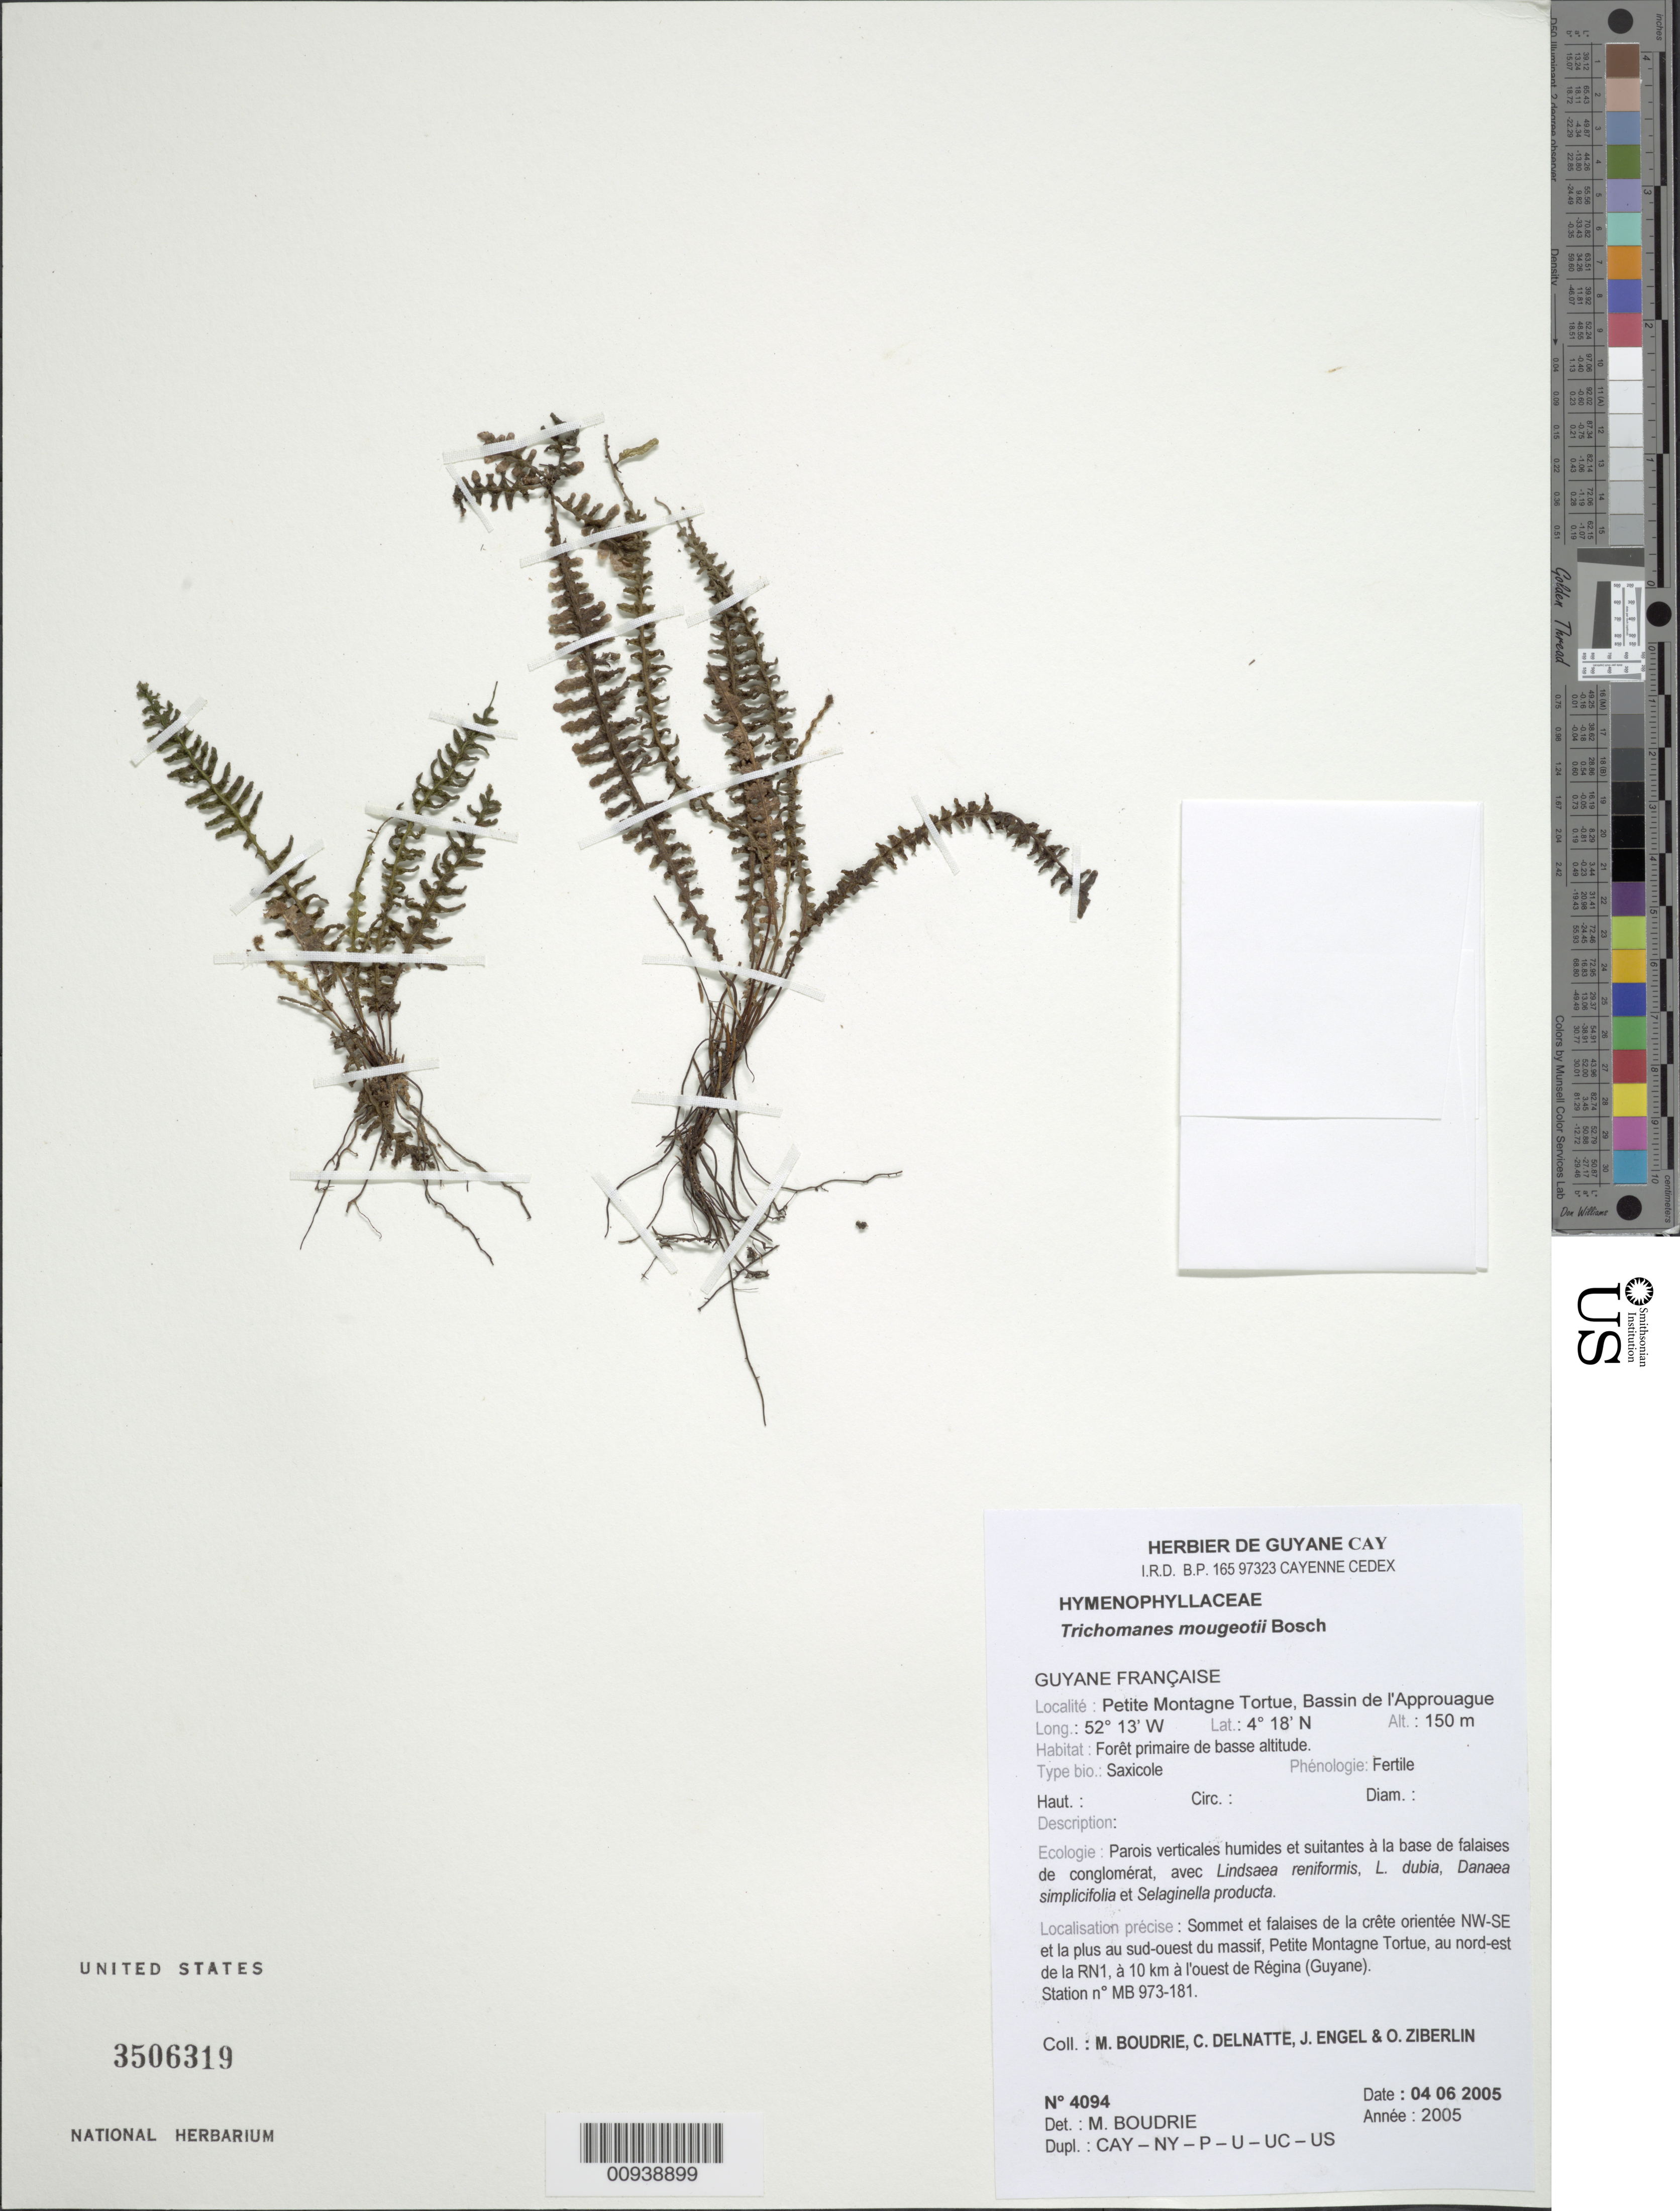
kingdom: Plantae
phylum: Tracheophyta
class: Polypodiopsida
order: Hymenophyllales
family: Hymenophyllaceae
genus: Trichomanes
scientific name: Trichomanes mougeotii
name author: Bosch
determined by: Boudrie, M.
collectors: M. Boudrie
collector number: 4094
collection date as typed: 4-Jun-05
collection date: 2005-06-04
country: French Guiana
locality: Petite Montagne Tortue, Bassin de l'Appprouague, nord-est de RN1, 10 km l'ouest de Régina (Guyane)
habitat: Forêt primaire de basse altitude, parois verticales humides et suitantes à la base de falaises de conglomérat, avec Lindsaea, Danaea, Selaginella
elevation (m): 150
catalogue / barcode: US 3506319